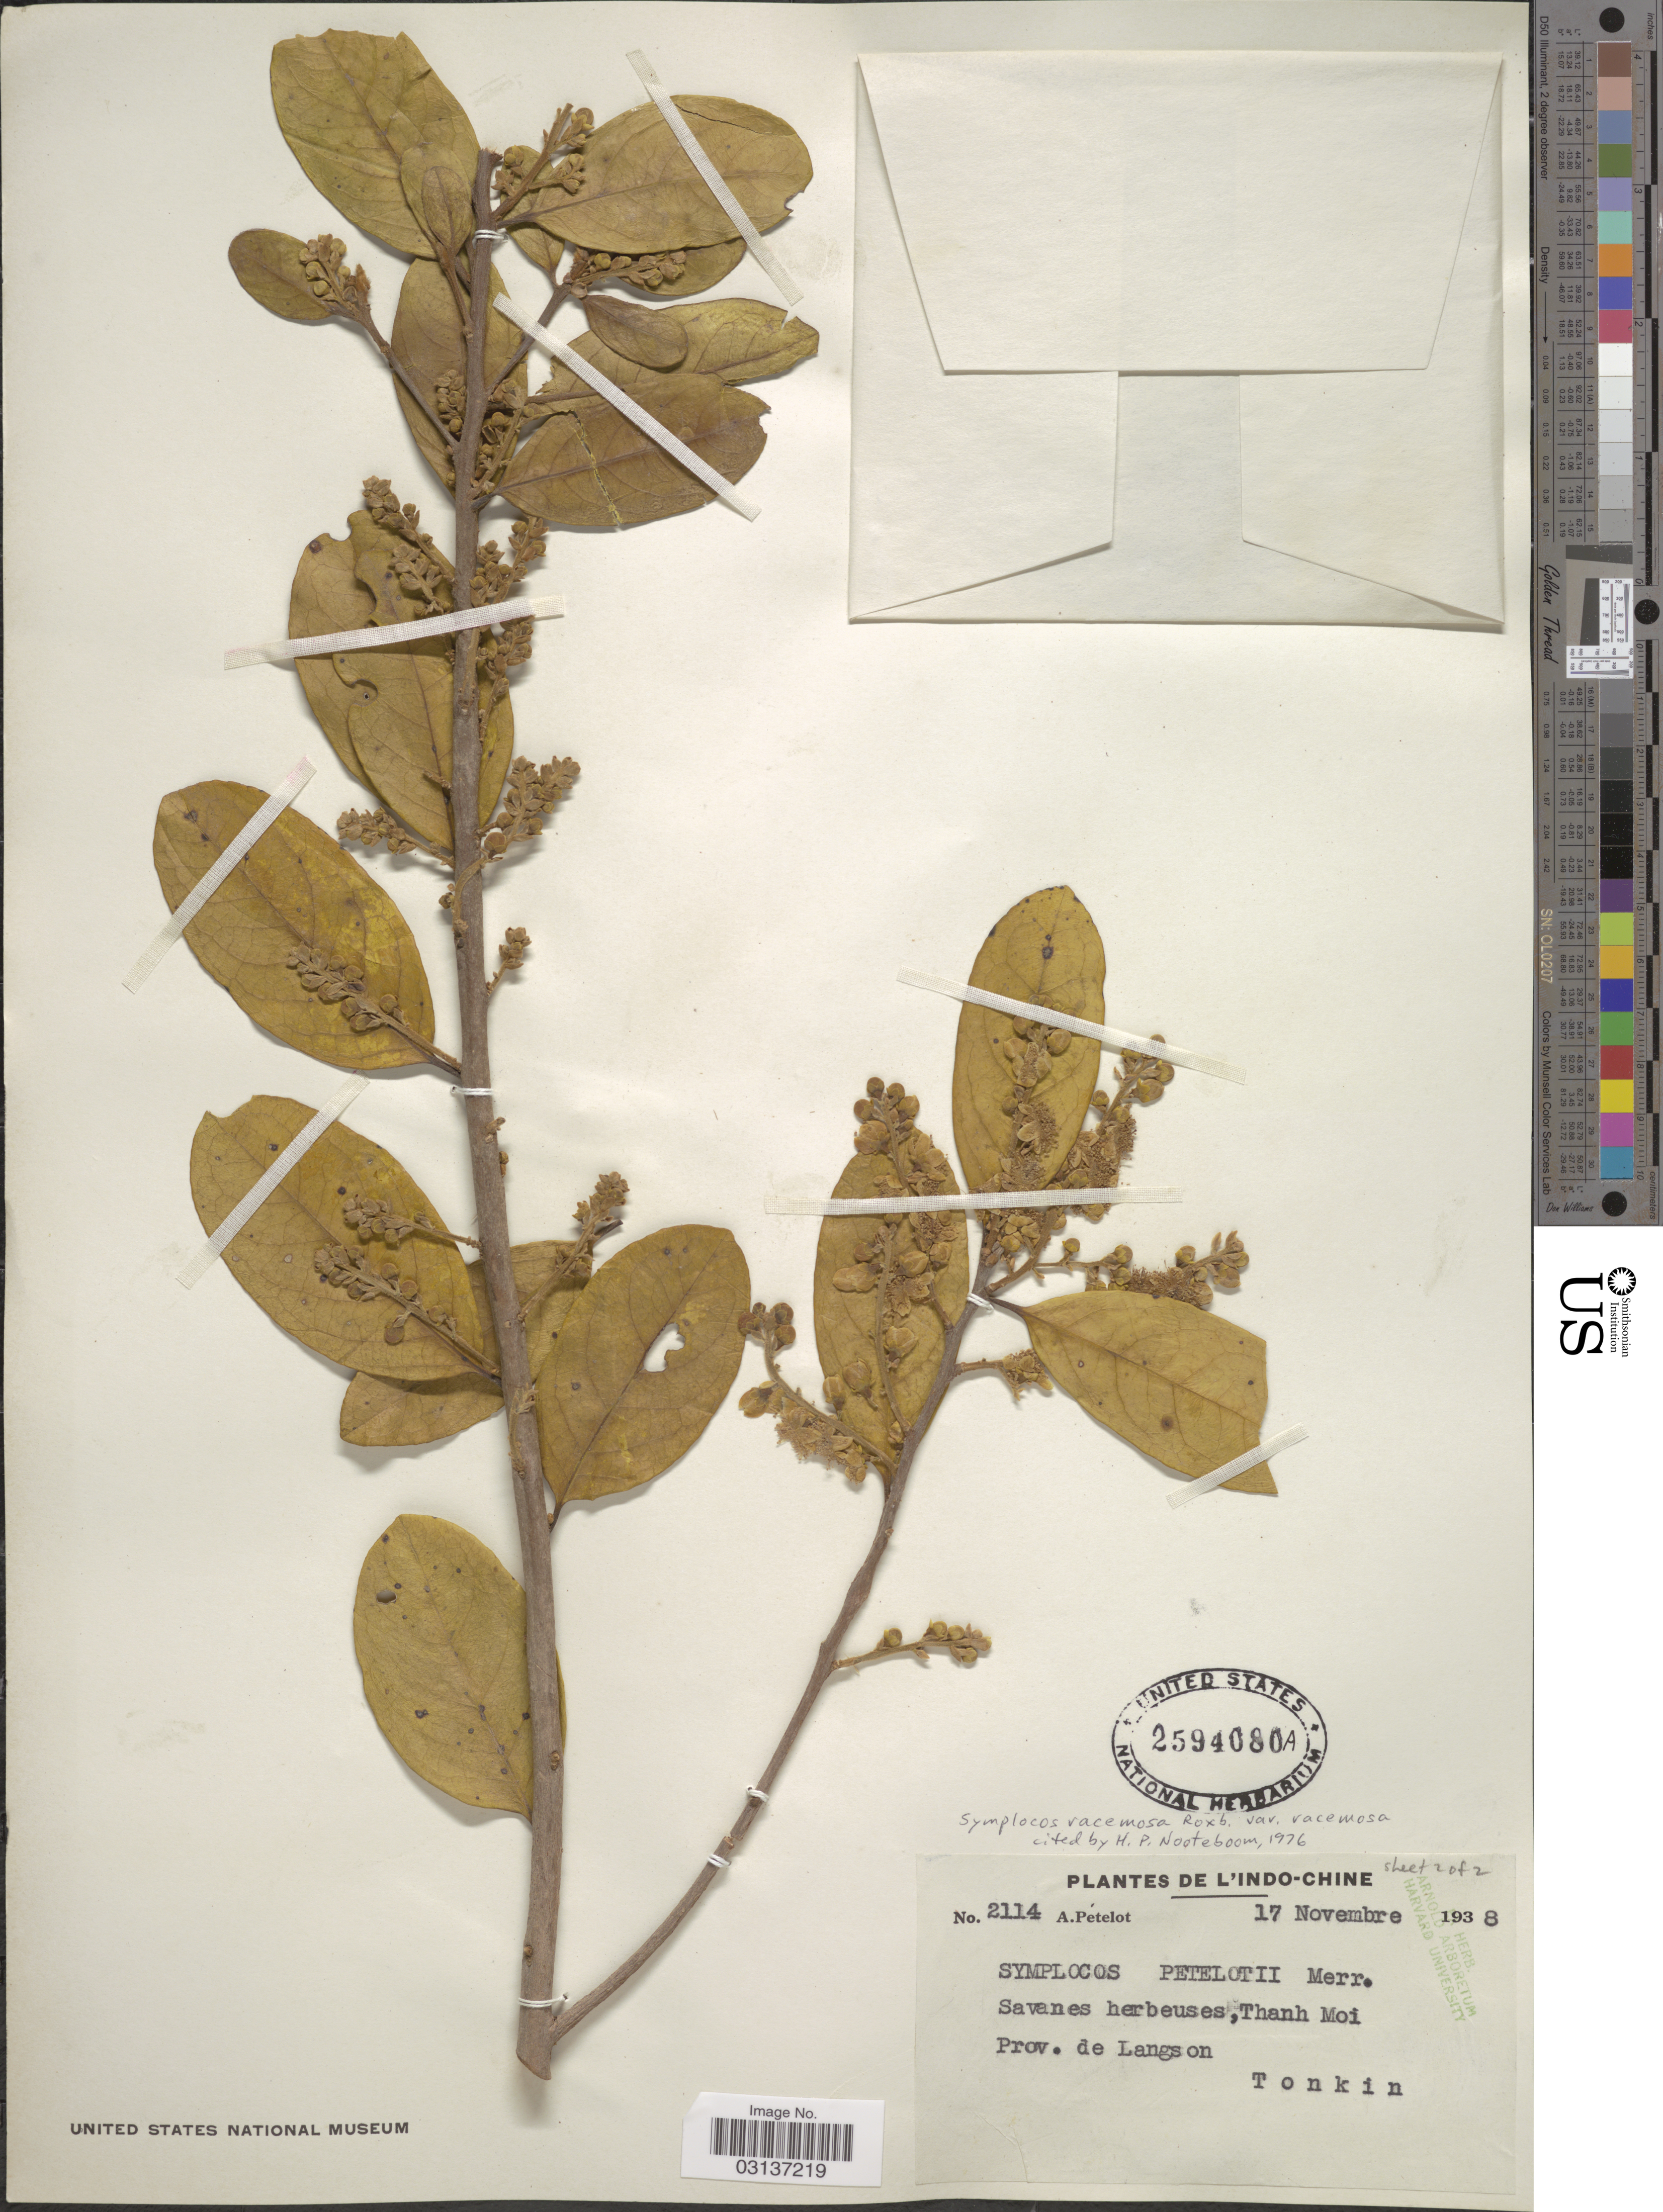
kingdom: Plantae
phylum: Tracheophyta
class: Magnoliopsida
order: Ericales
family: Symplocaceae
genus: Symplocos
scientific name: Symplocos racemosa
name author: Roxb.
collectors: A. Petelot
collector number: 2114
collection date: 1938-11-17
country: Vietnam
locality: Indo-Chine. Thanh Moi. Prov. de Langson.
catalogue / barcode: US 2594080A